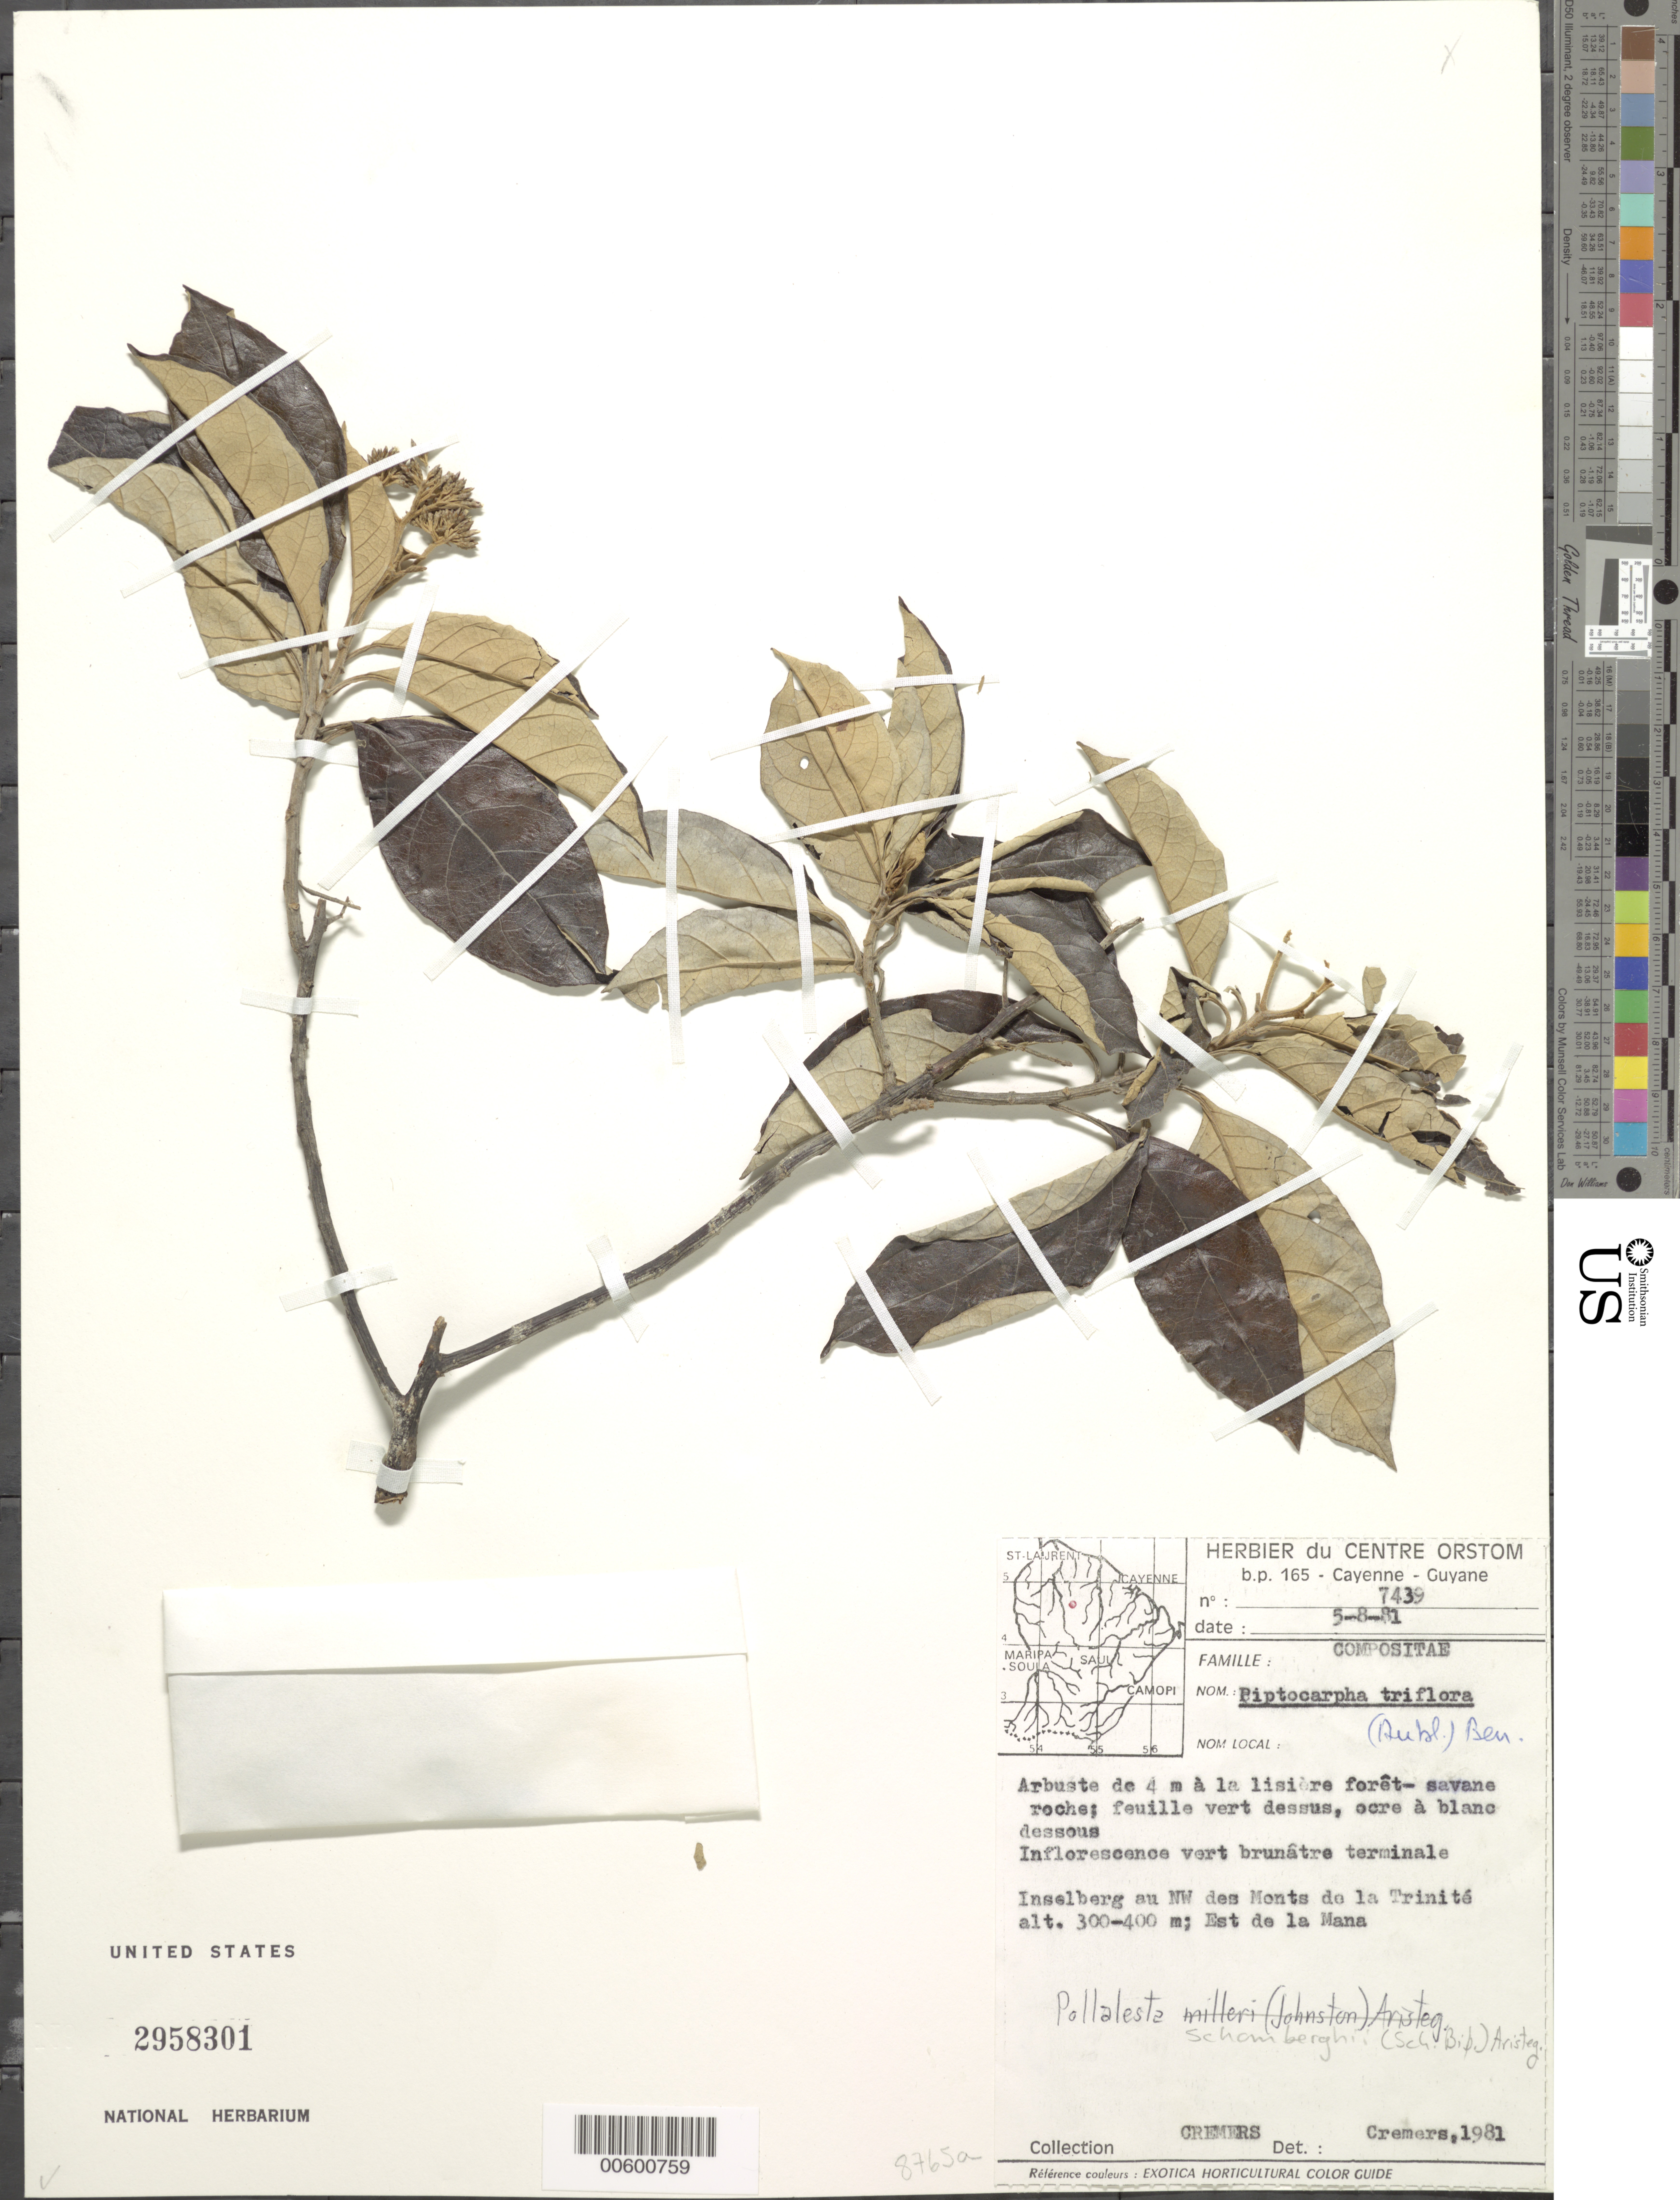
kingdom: Plantae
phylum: Tracheophyta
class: Magnoliopsida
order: Asterales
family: Asteraceae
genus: Piptocoma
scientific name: Piptocoma schomburgkii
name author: (Sch. Bip.) Pruski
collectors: G. Cremers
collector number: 7439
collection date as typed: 5-Aug-81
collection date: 1981-08-05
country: French Guiana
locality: Inselberg, NW de Monts de la Trinite, E of Mana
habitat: Lisière forêt-savane roche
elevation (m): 300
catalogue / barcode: US 2958301